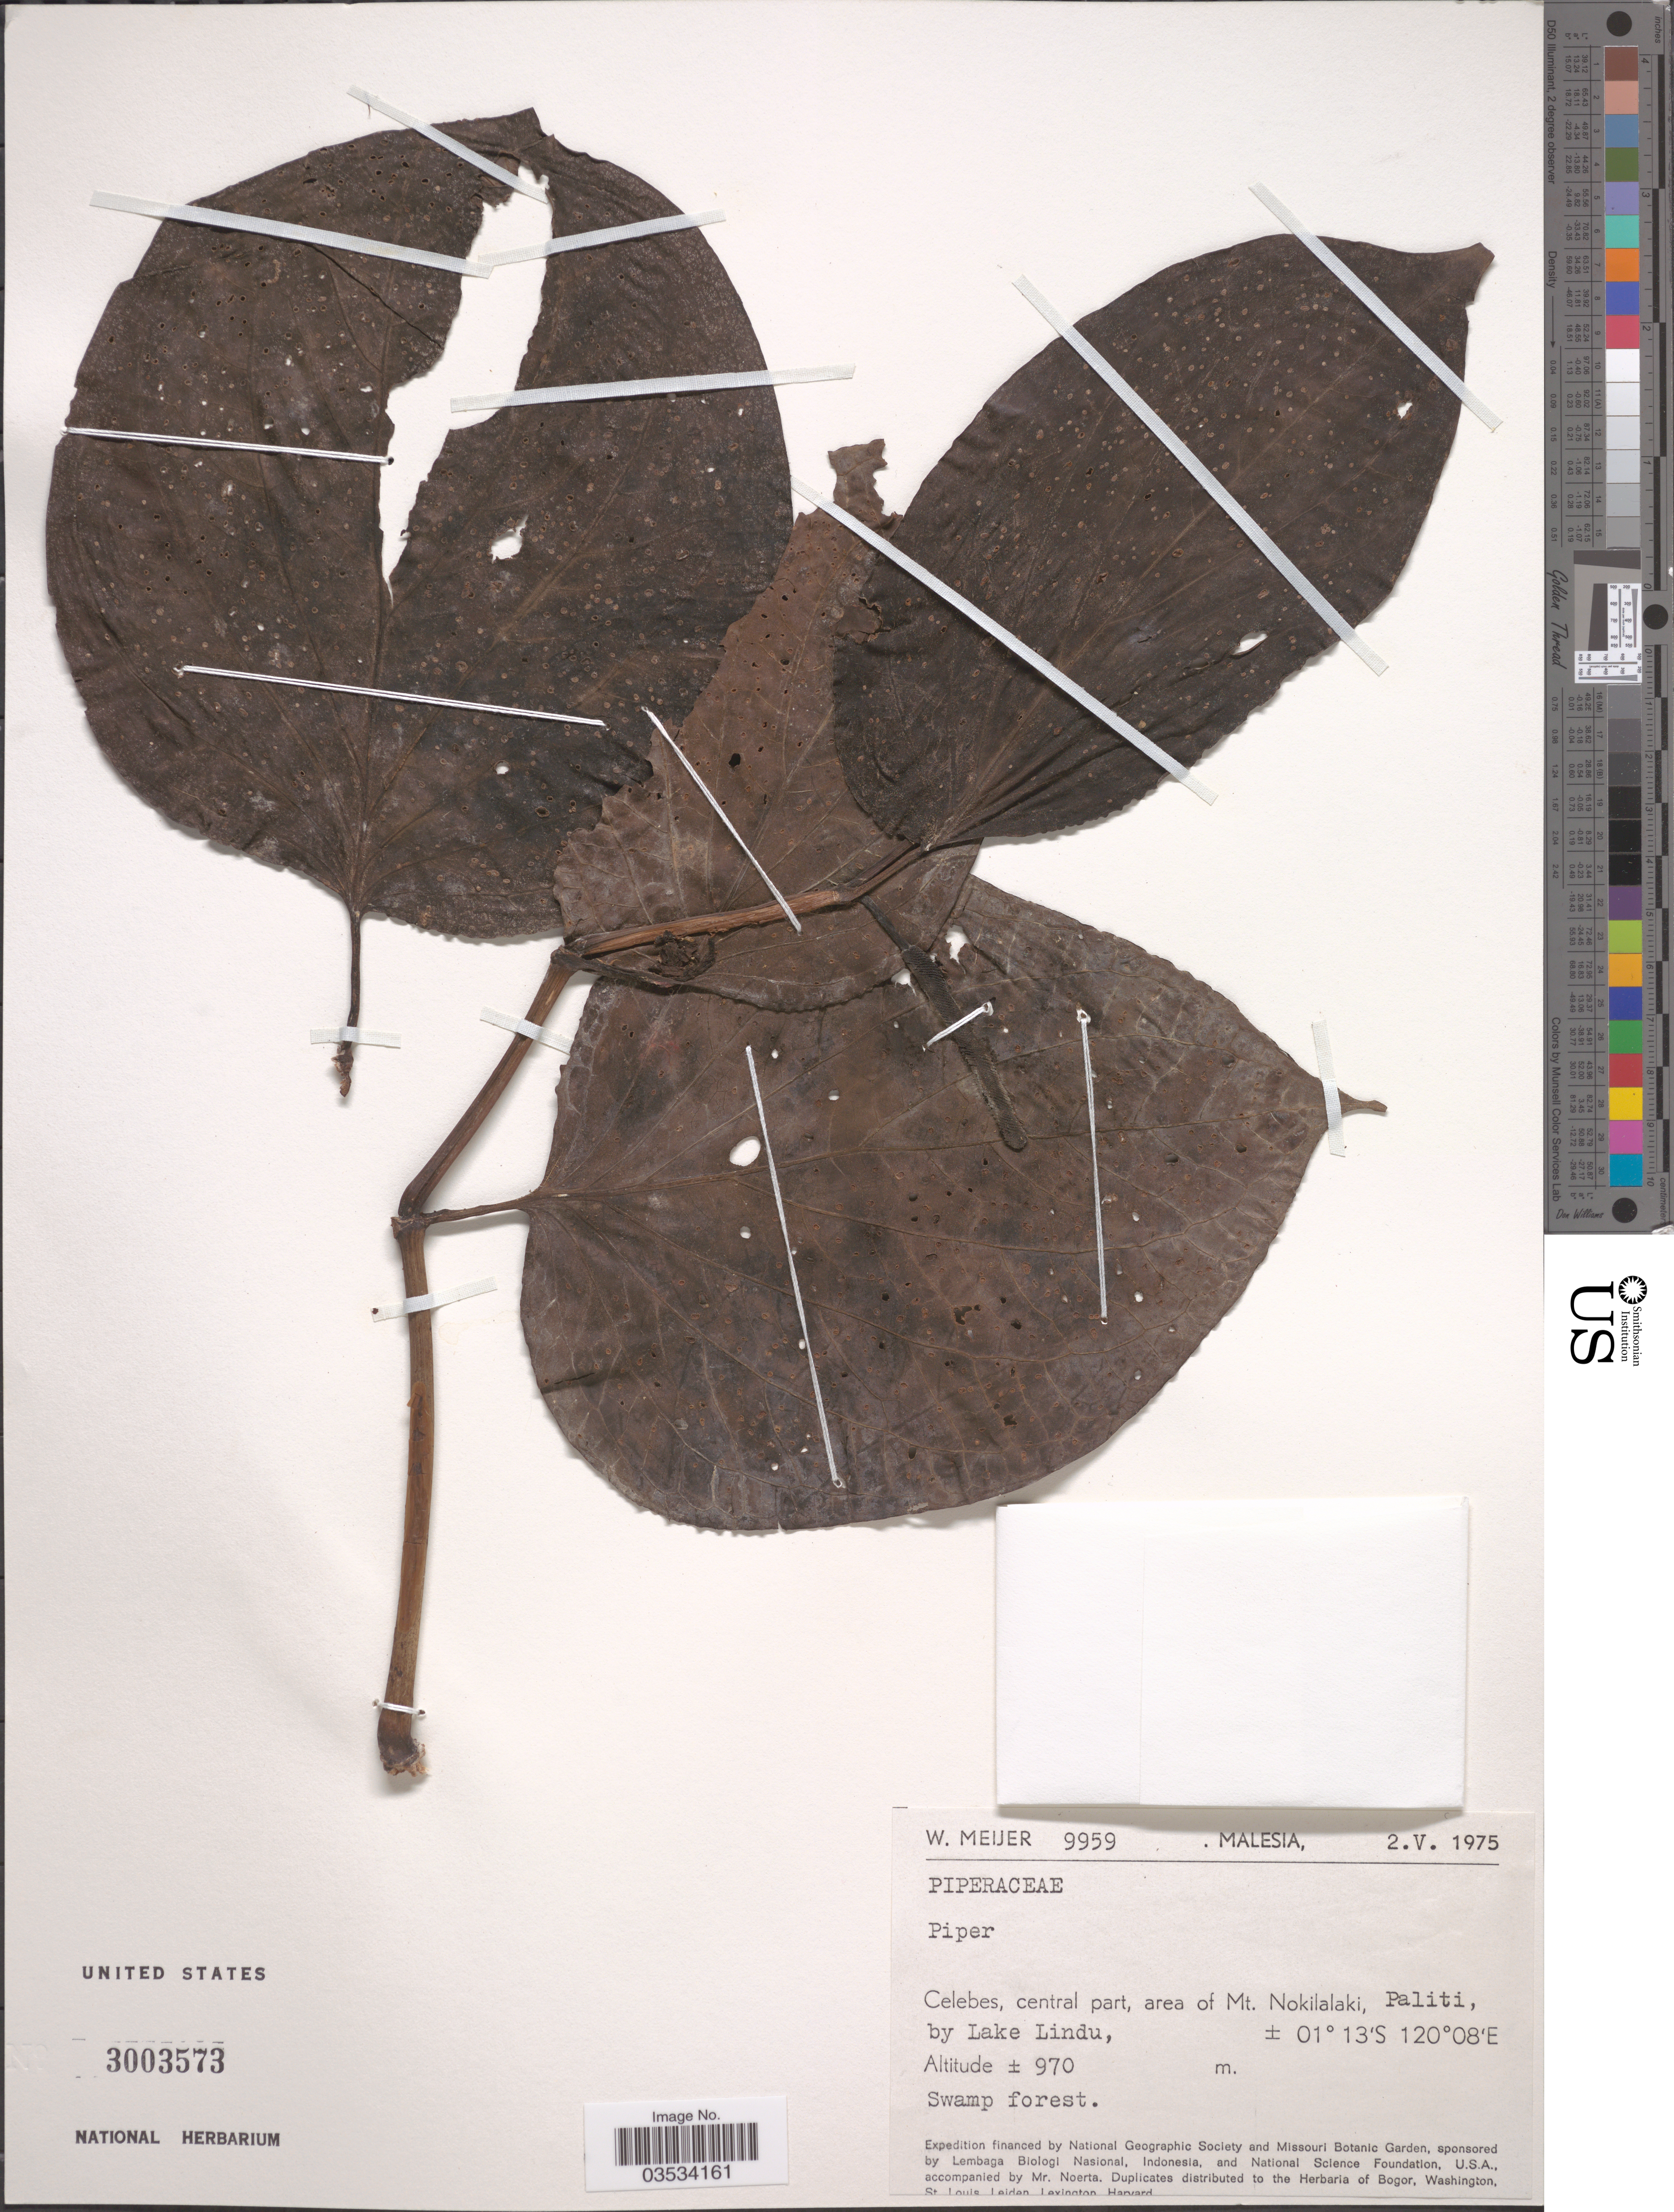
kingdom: Plantae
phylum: Tracheophyta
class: Magnoliopsida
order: Piperales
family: Piperaceae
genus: Piper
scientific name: Piper sp.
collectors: W. Meijer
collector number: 9959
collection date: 1975-05-02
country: Malaysia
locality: Malesia. Celebes, central part, area of Mt. Nokilalaki, Paliti, by Lake Lindu.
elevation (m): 970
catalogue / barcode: US 3003573